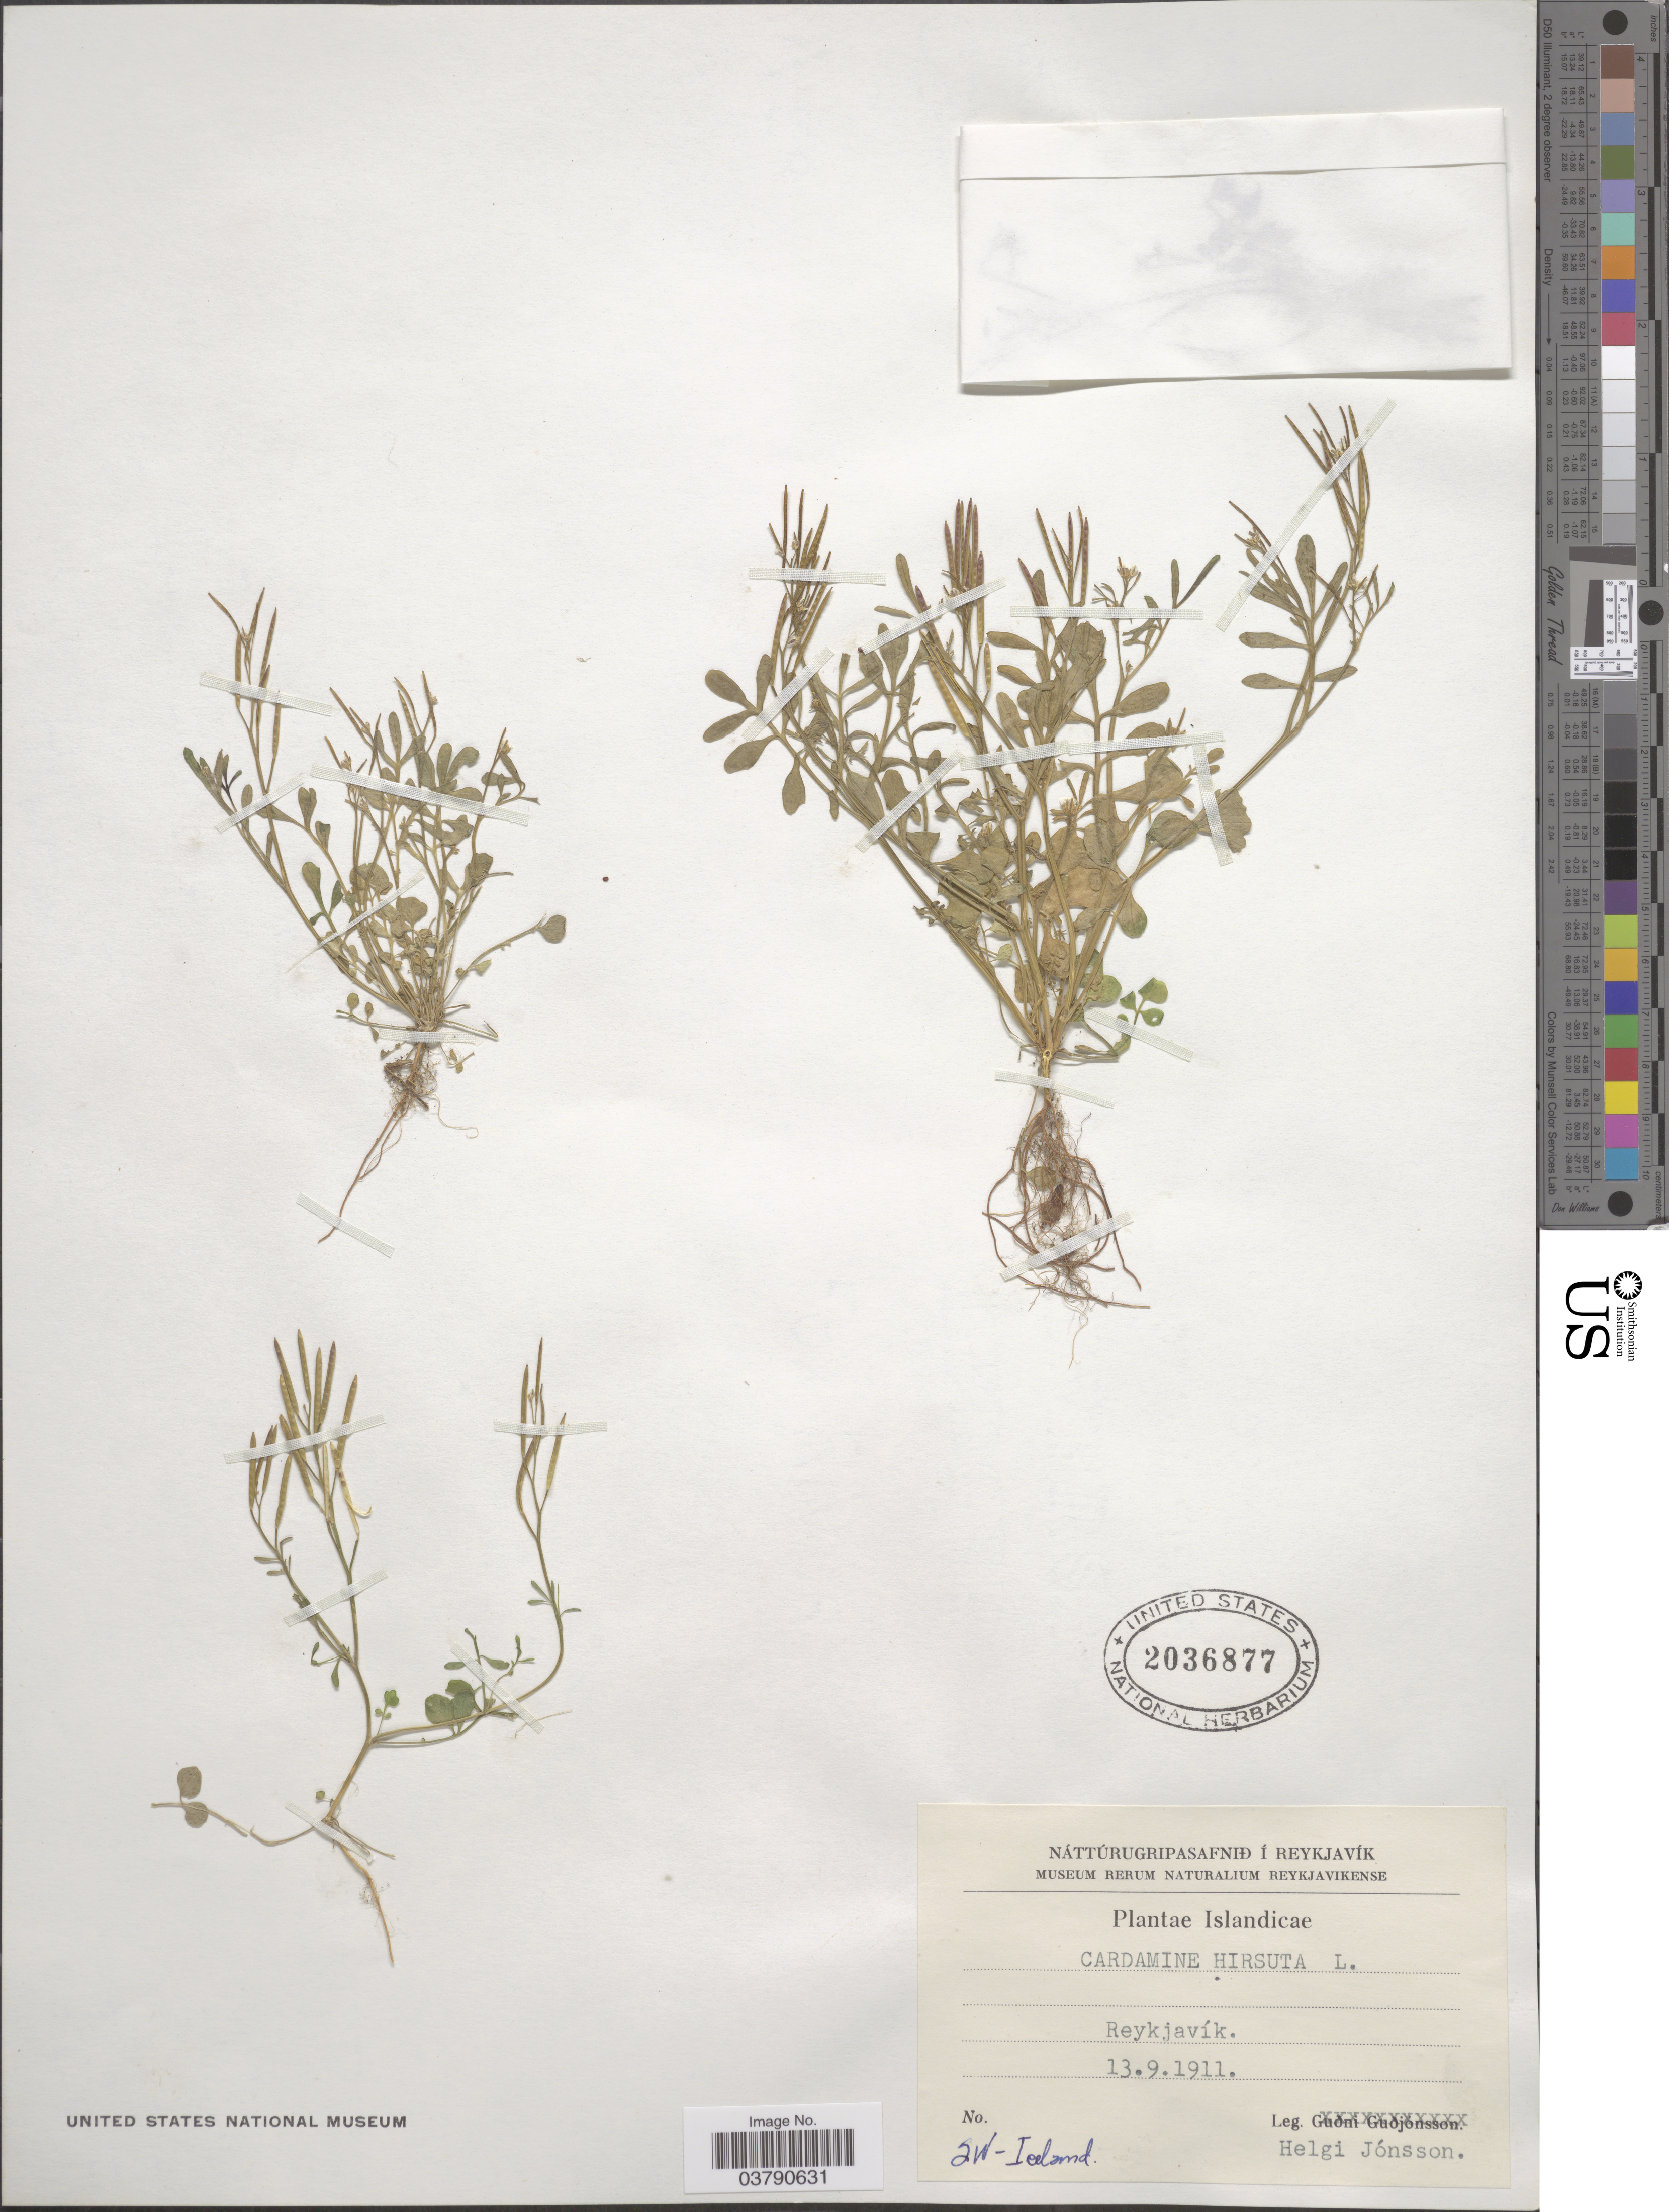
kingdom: Plantae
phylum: Tracheophyta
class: Magnoliopsida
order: Brassicales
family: Brassicaceae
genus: Cardamine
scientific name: Cardamine hirsuta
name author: L.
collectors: H. Jónsson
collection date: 1911-09-13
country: Iceland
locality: Reykjavík. SW-Iceland.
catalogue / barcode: US 2036877